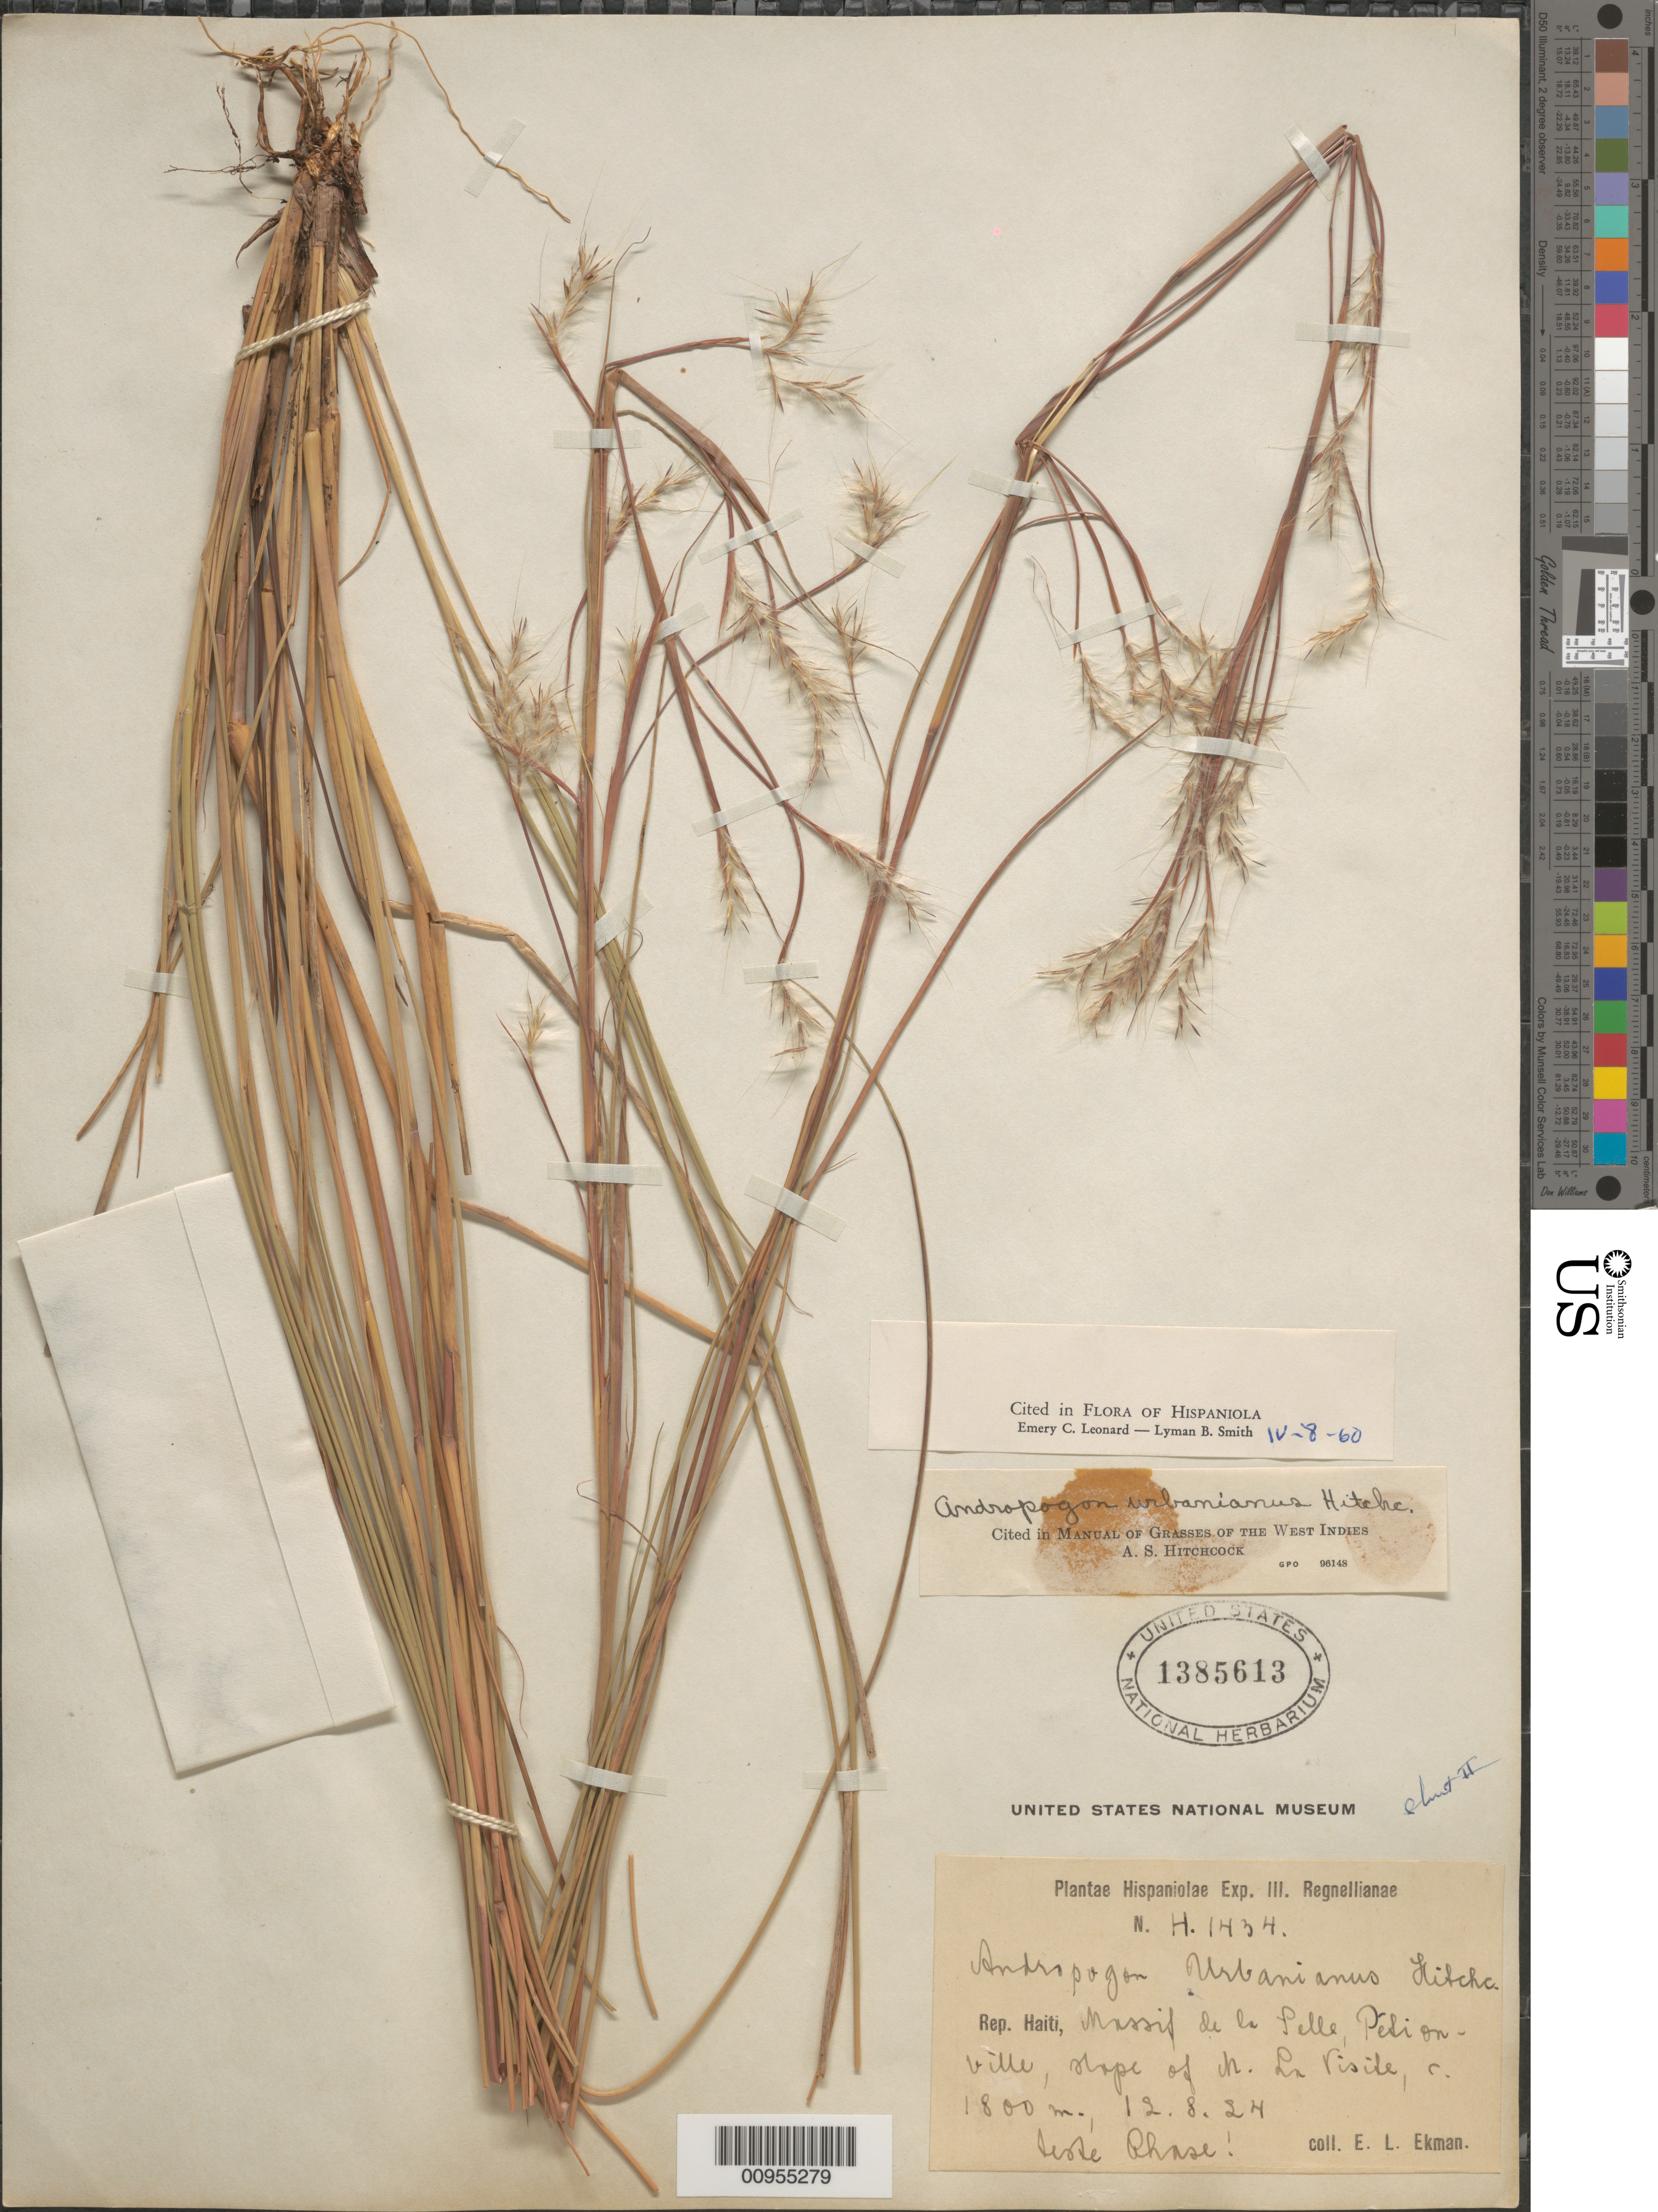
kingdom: Plantae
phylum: Tracheophyta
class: Liliopsida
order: Poales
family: Poaceae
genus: Andropogon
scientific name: Andropogon urbanianus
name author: Hitchc.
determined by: Leonard, E. S.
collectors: E. L. Ekman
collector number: H 1434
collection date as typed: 12 Aug 1924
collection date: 1924-08-12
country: Haiti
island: Hispaniola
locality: Massif de la Selle, Pétionville, at Roberjot, slope of Morne la Visite.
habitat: On limestone debris.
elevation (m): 1800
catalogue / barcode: US 1385613